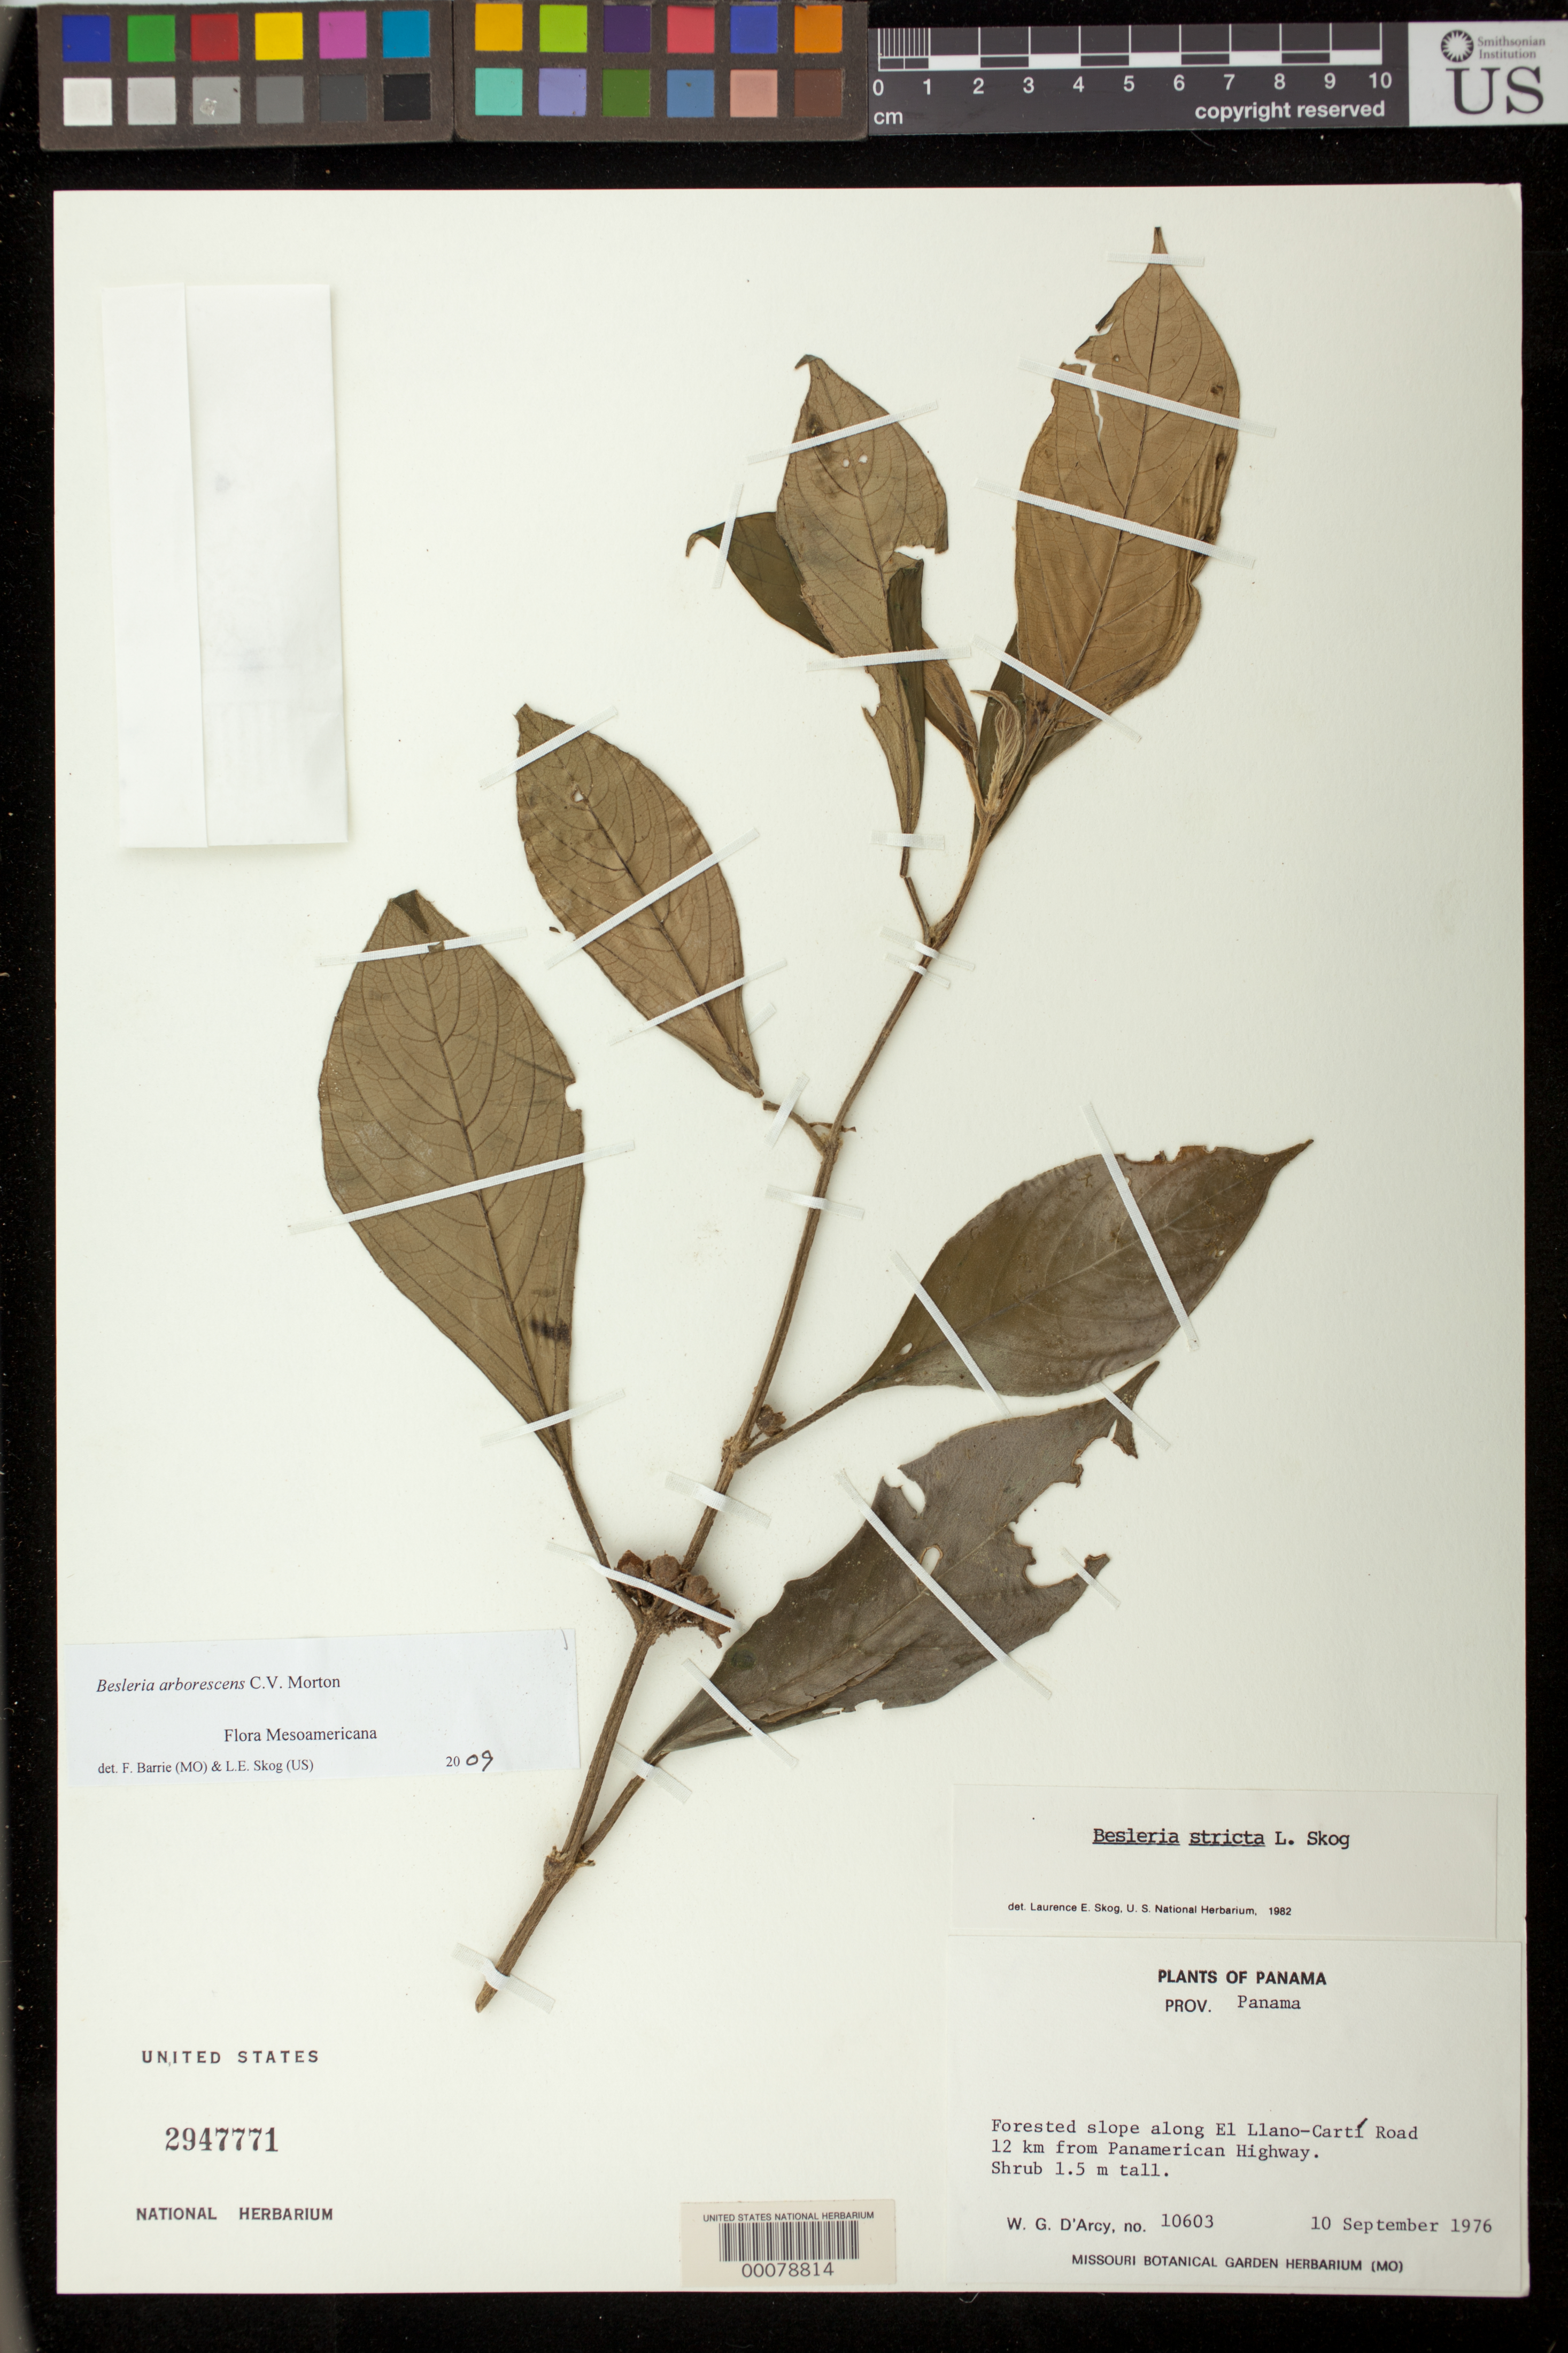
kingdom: Plantae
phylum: Tracheophyta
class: Magnoliopsida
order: Lamiales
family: Gesneriaceae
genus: Besleria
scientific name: Besleria arborescens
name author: C.V. Morton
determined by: Barrie, F. R.; Skog, Laurence E.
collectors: W. G. D'Arcy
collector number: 10603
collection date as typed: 10 Sep 1976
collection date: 1976-09-10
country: Panama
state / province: Panamá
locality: Along El Llano-Carti road 12 km from Panamerican highway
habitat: Forested slope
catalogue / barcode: US 2947771